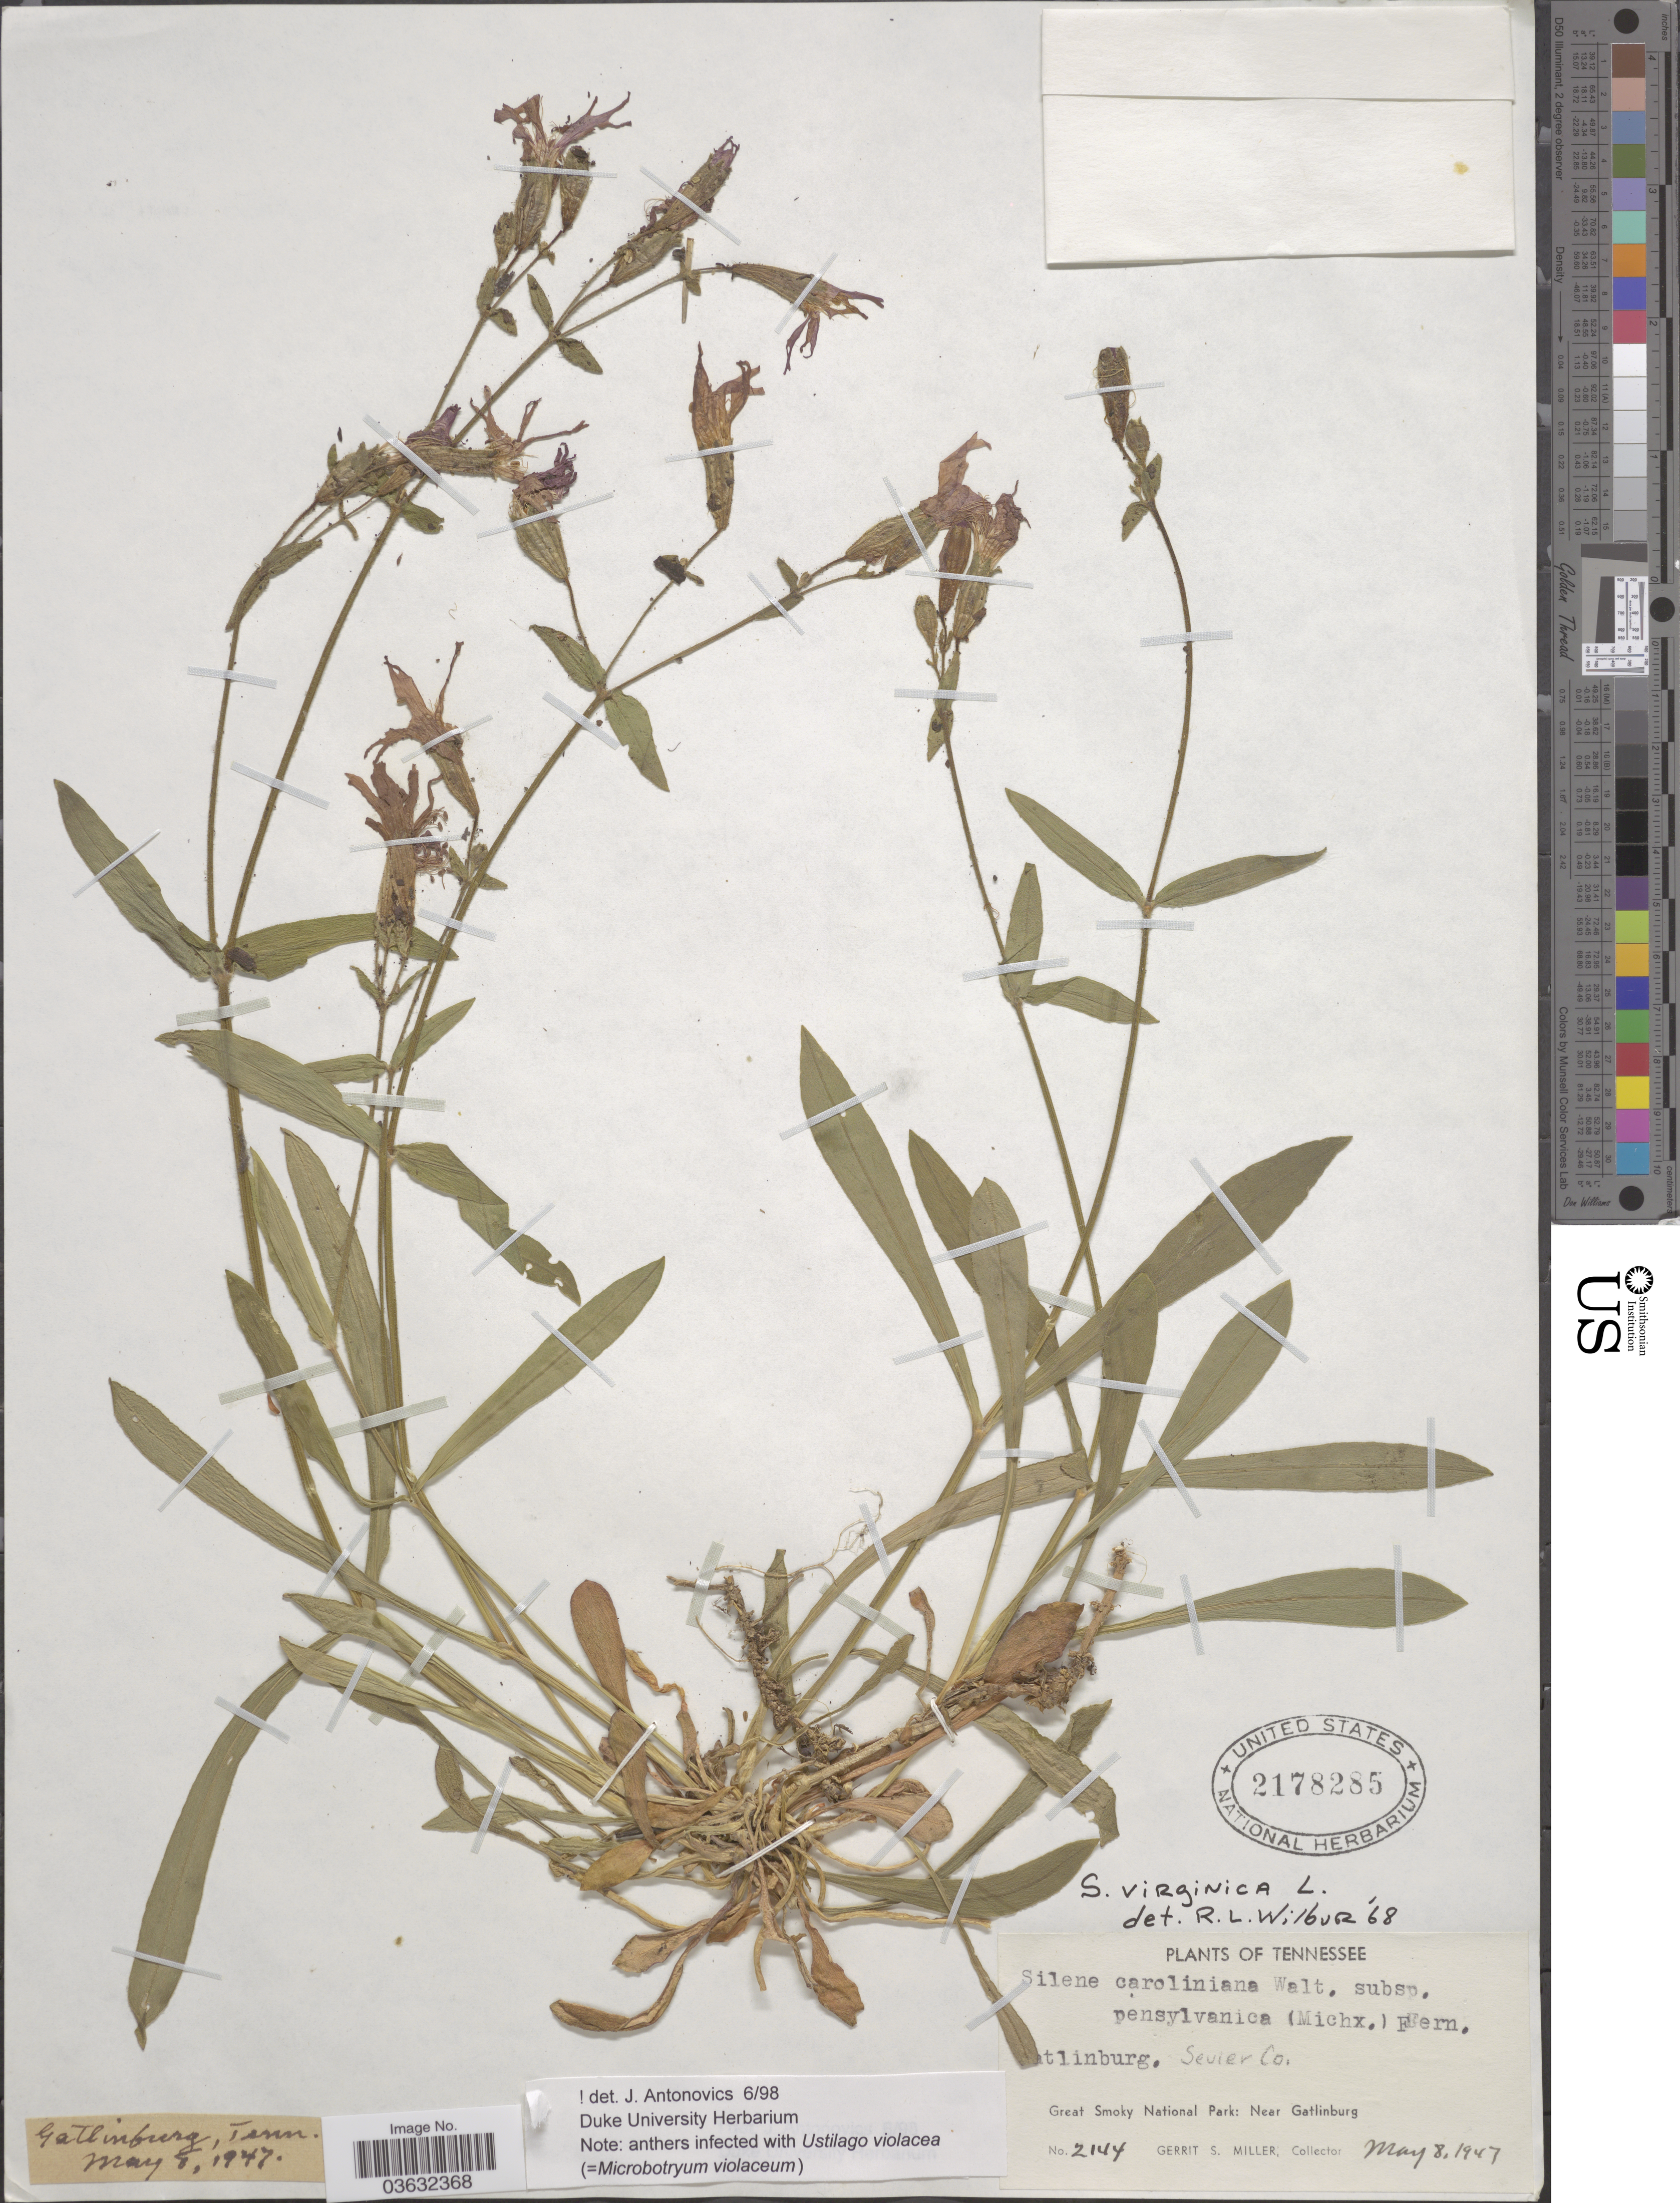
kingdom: Plantae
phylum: Tracheophyta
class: Magnoliopsida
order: Caryophyllales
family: Caryophyllaceae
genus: Silene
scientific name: Silene virginica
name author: L.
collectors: G. S. Miller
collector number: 2144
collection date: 1947-05-08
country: United States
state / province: Tennessee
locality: Gatlinburg. Sevier Co. Great Smoky National Park: Near Gatlinburg.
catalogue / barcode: US 2178285